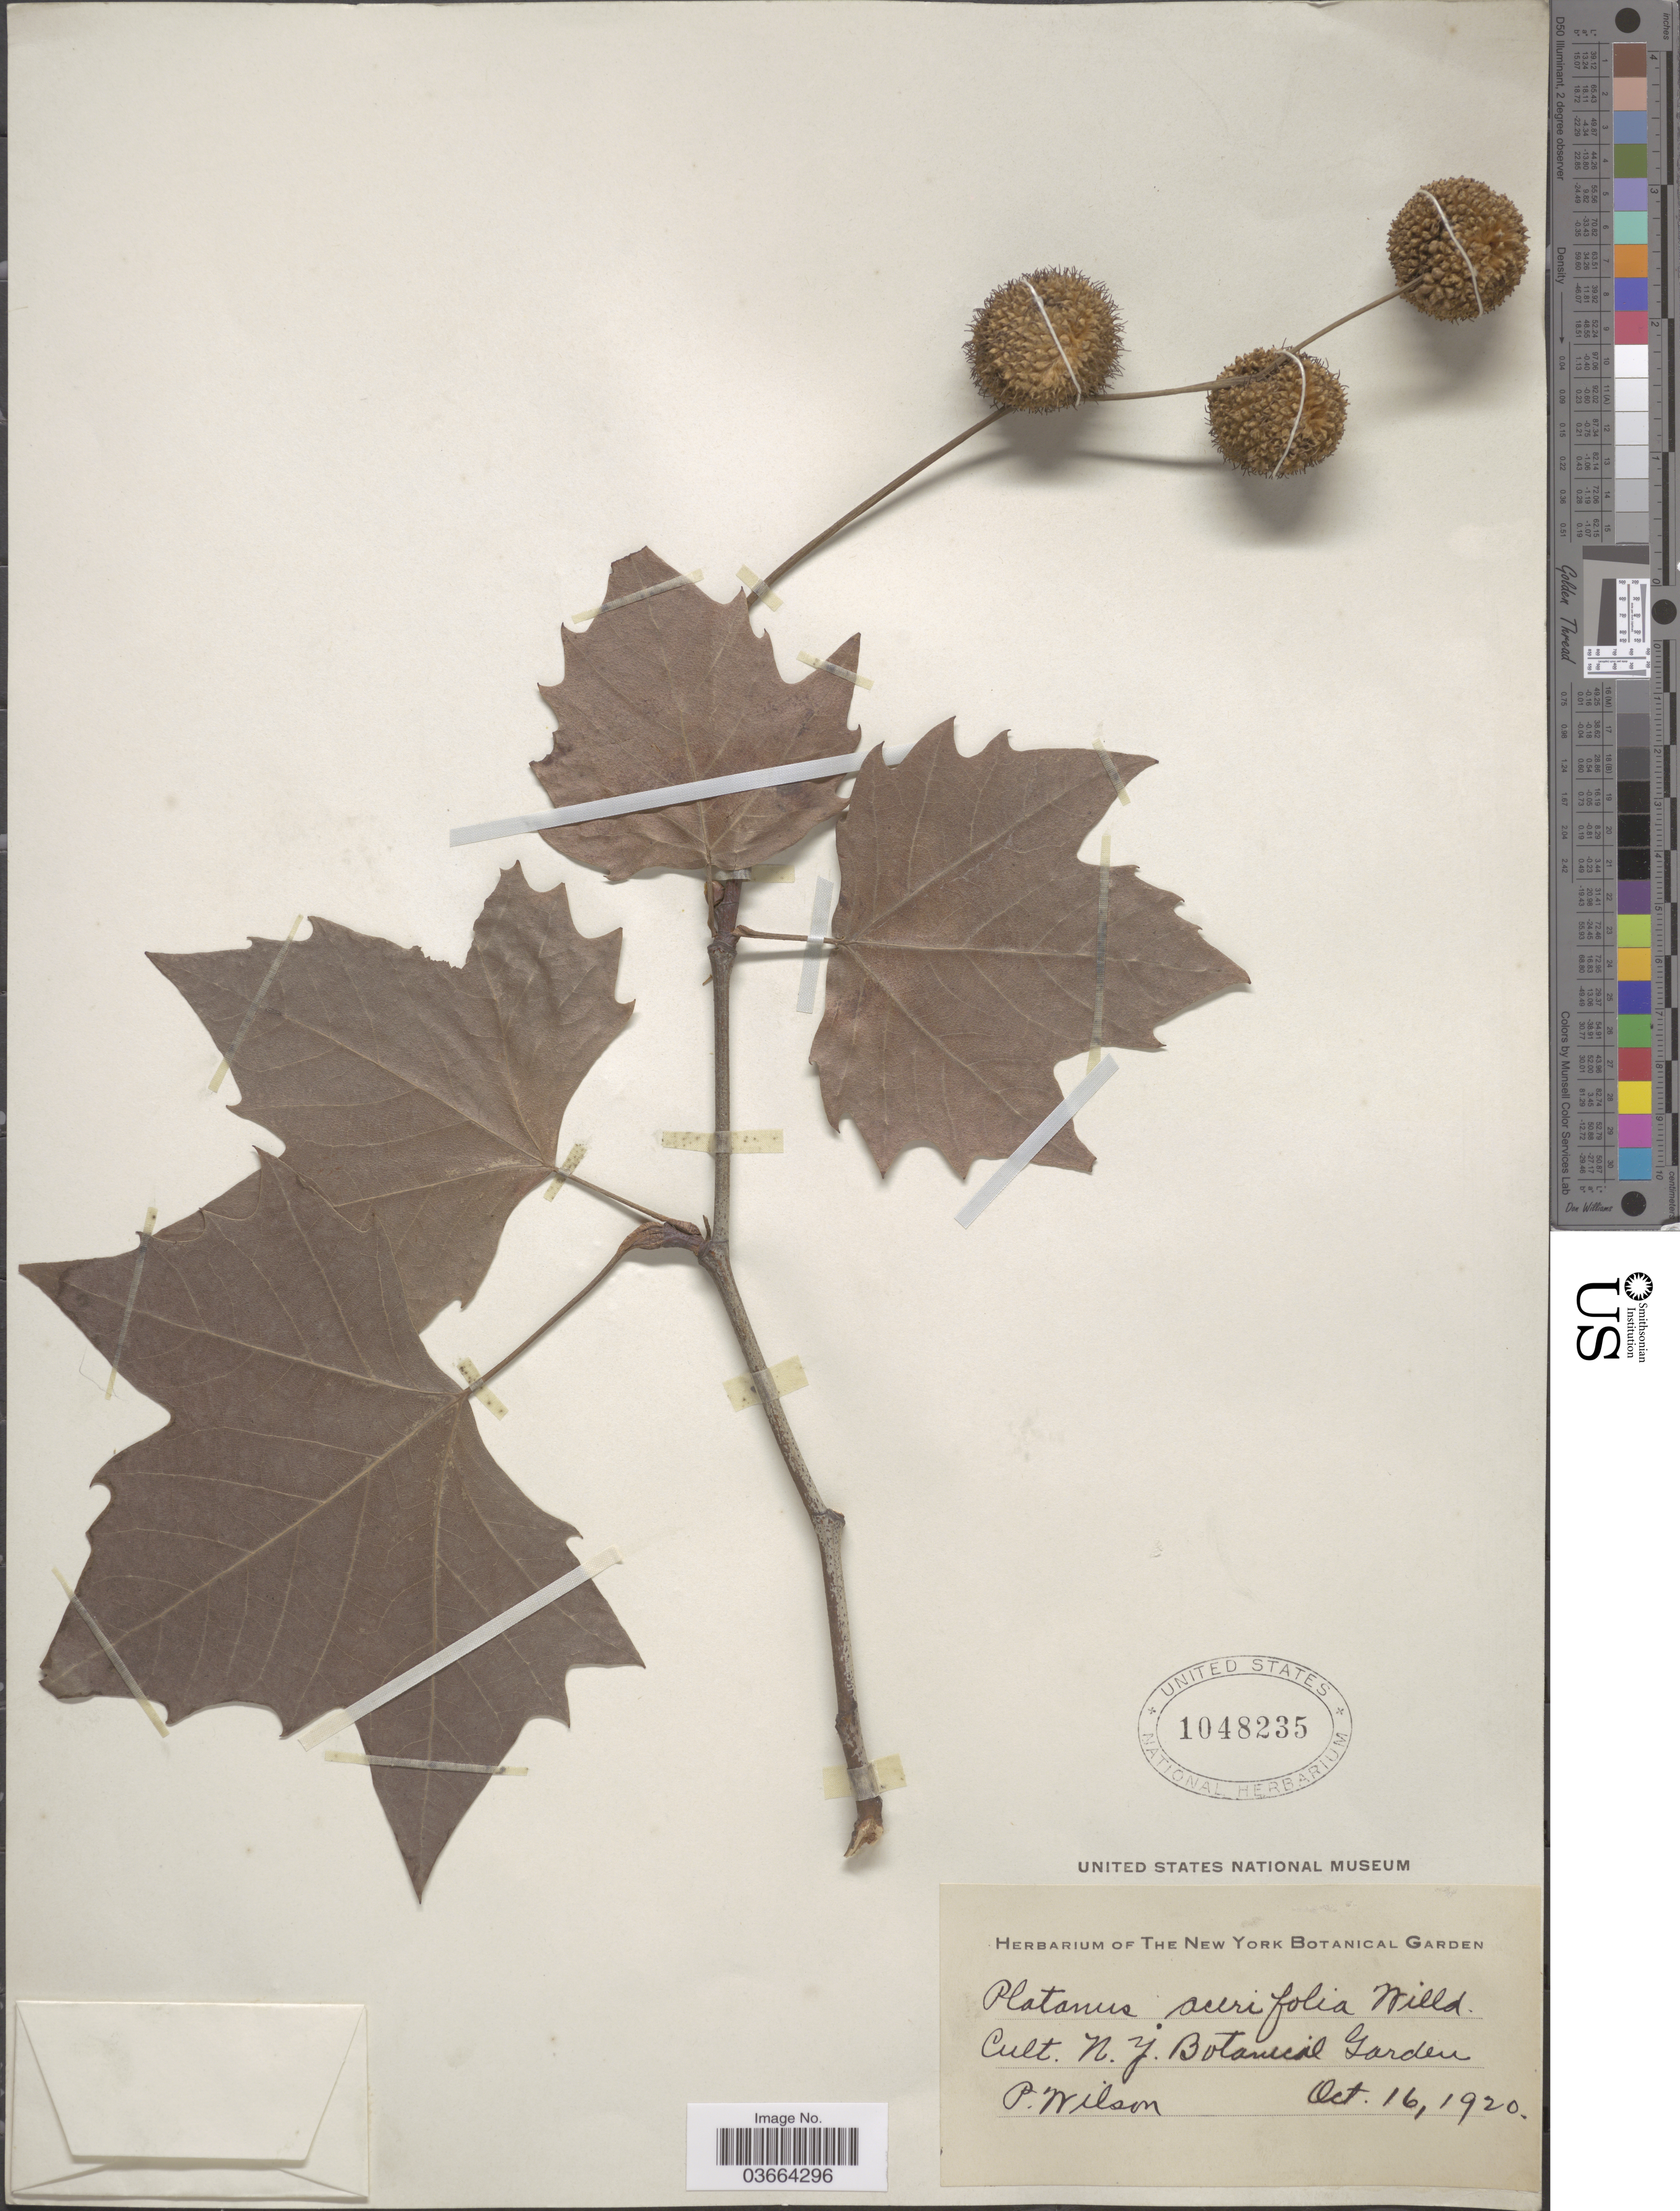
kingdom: Plantae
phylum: Tracheophyta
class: Magnoliopsida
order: Proteales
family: Platanaceae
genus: Platanus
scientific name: Platanus x acerifolia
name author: (Aiton) Willd.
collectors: P. Wilson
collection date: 1920-10-16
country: United States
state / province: New York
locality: N. Y. Botanical Garden.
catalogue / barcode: US 1048235